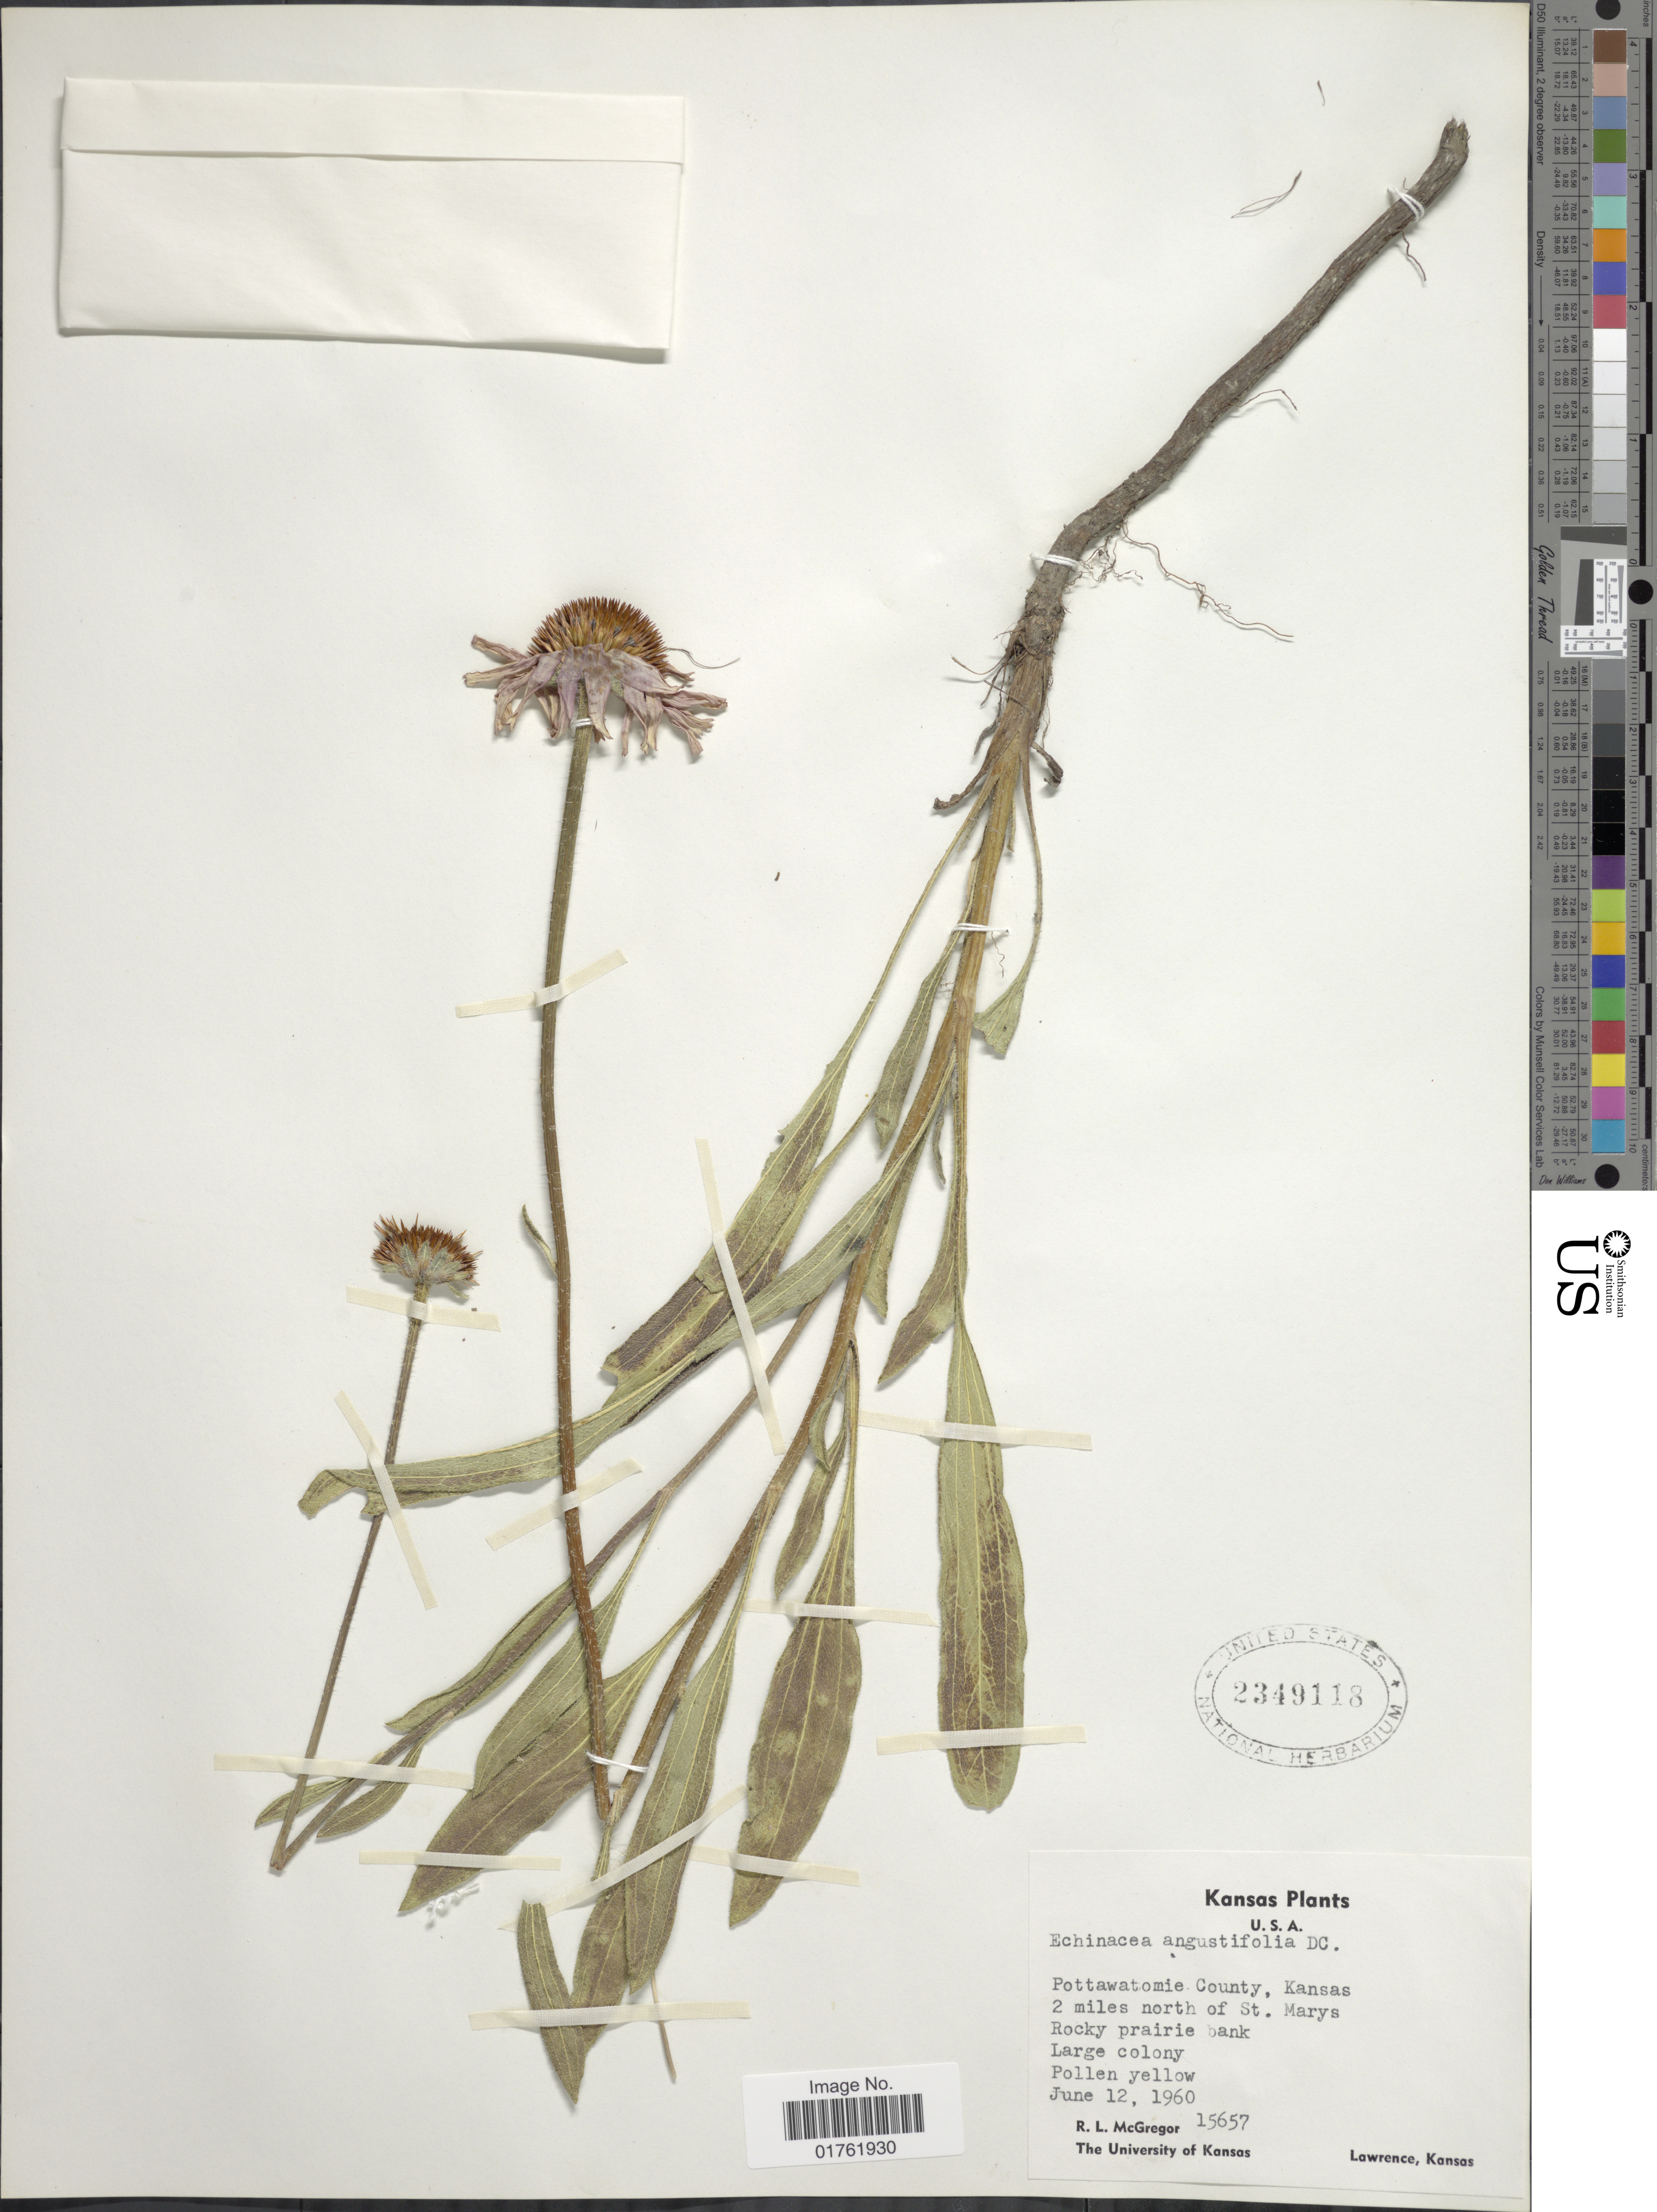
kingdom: Plantae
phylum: Tracheophyta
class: Magnoliopsida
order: Asterales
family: Asteraceae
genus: Echinacea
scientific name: Echinacea angustifolia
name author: DC.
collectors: R. McGregor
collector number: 15657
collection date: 1960-06-12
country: United States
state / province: Kansas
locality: Pottawatomie County, 2 miles north of St Marys, Rocky prairie bank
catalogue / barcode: US 2349118